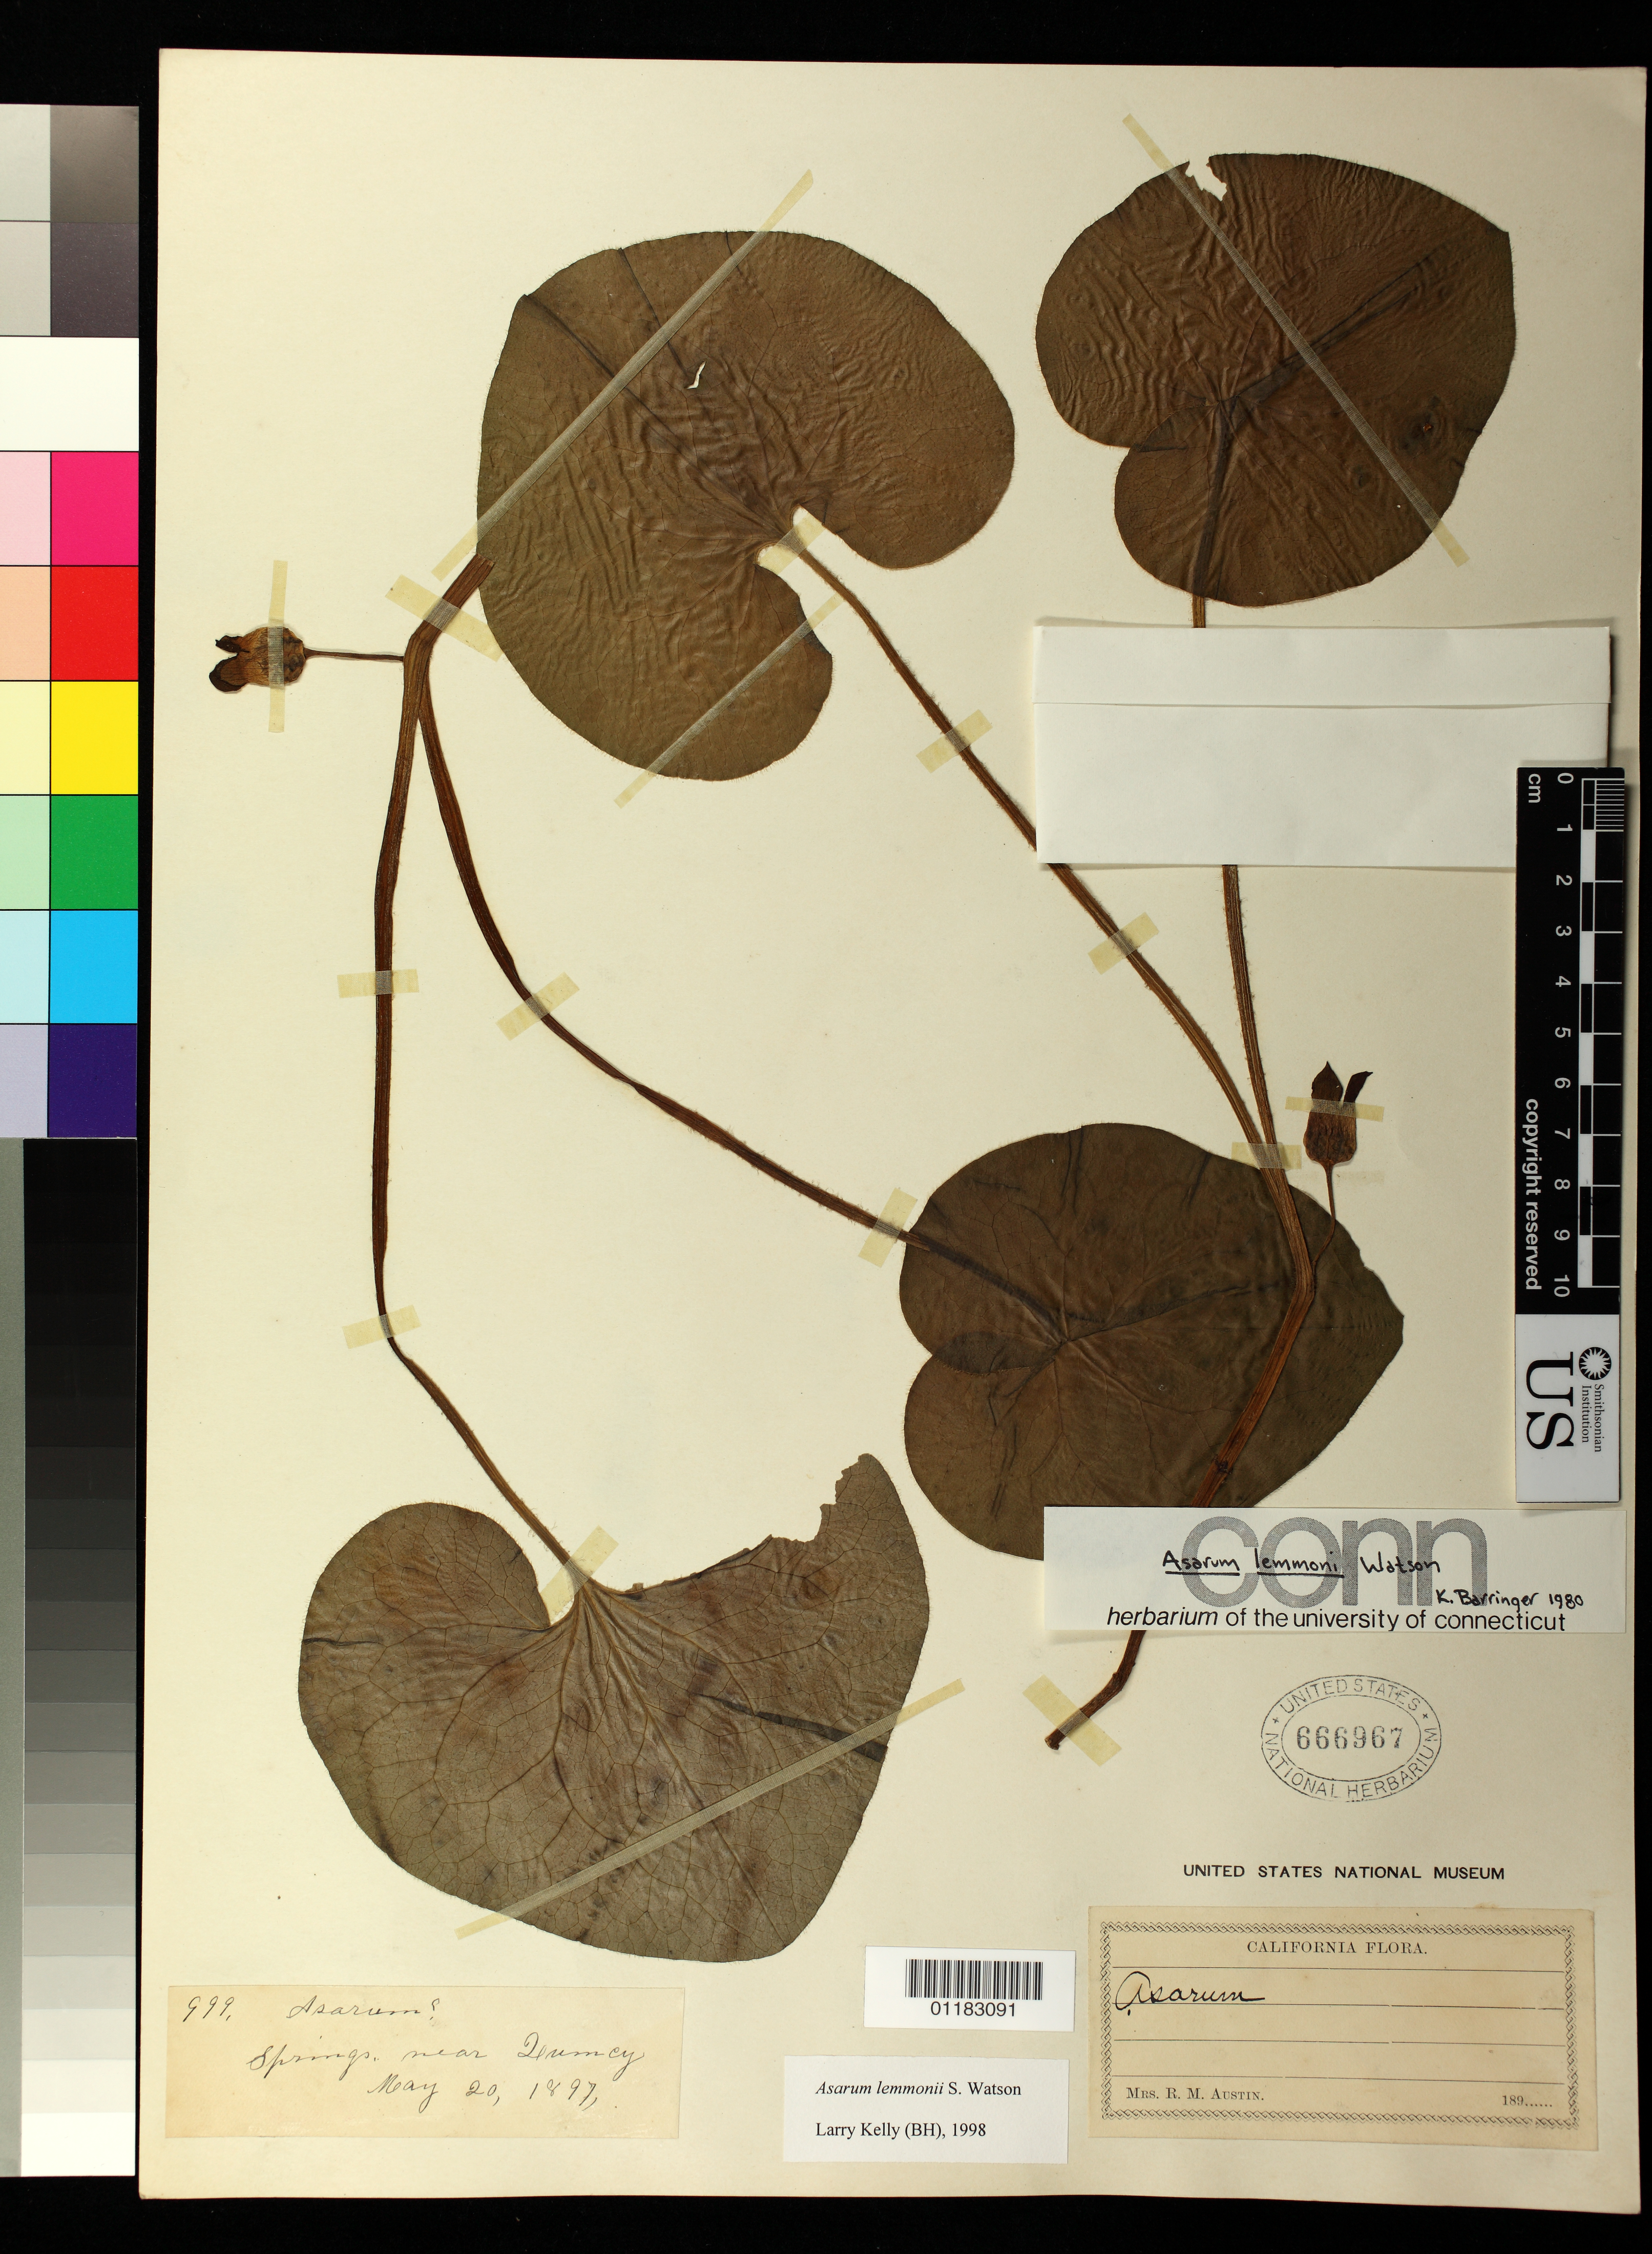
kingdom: Plantae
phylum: Tracheophyta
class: Magnoliopsida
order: Piperales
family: Aristolochiaceae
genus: Asarum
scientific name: Asarum lemmonii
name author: S. Watson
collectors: R. Austin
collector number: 999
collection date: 1897-05-20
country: United States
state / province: California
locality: Springs near Quincy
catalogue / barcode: US 666967